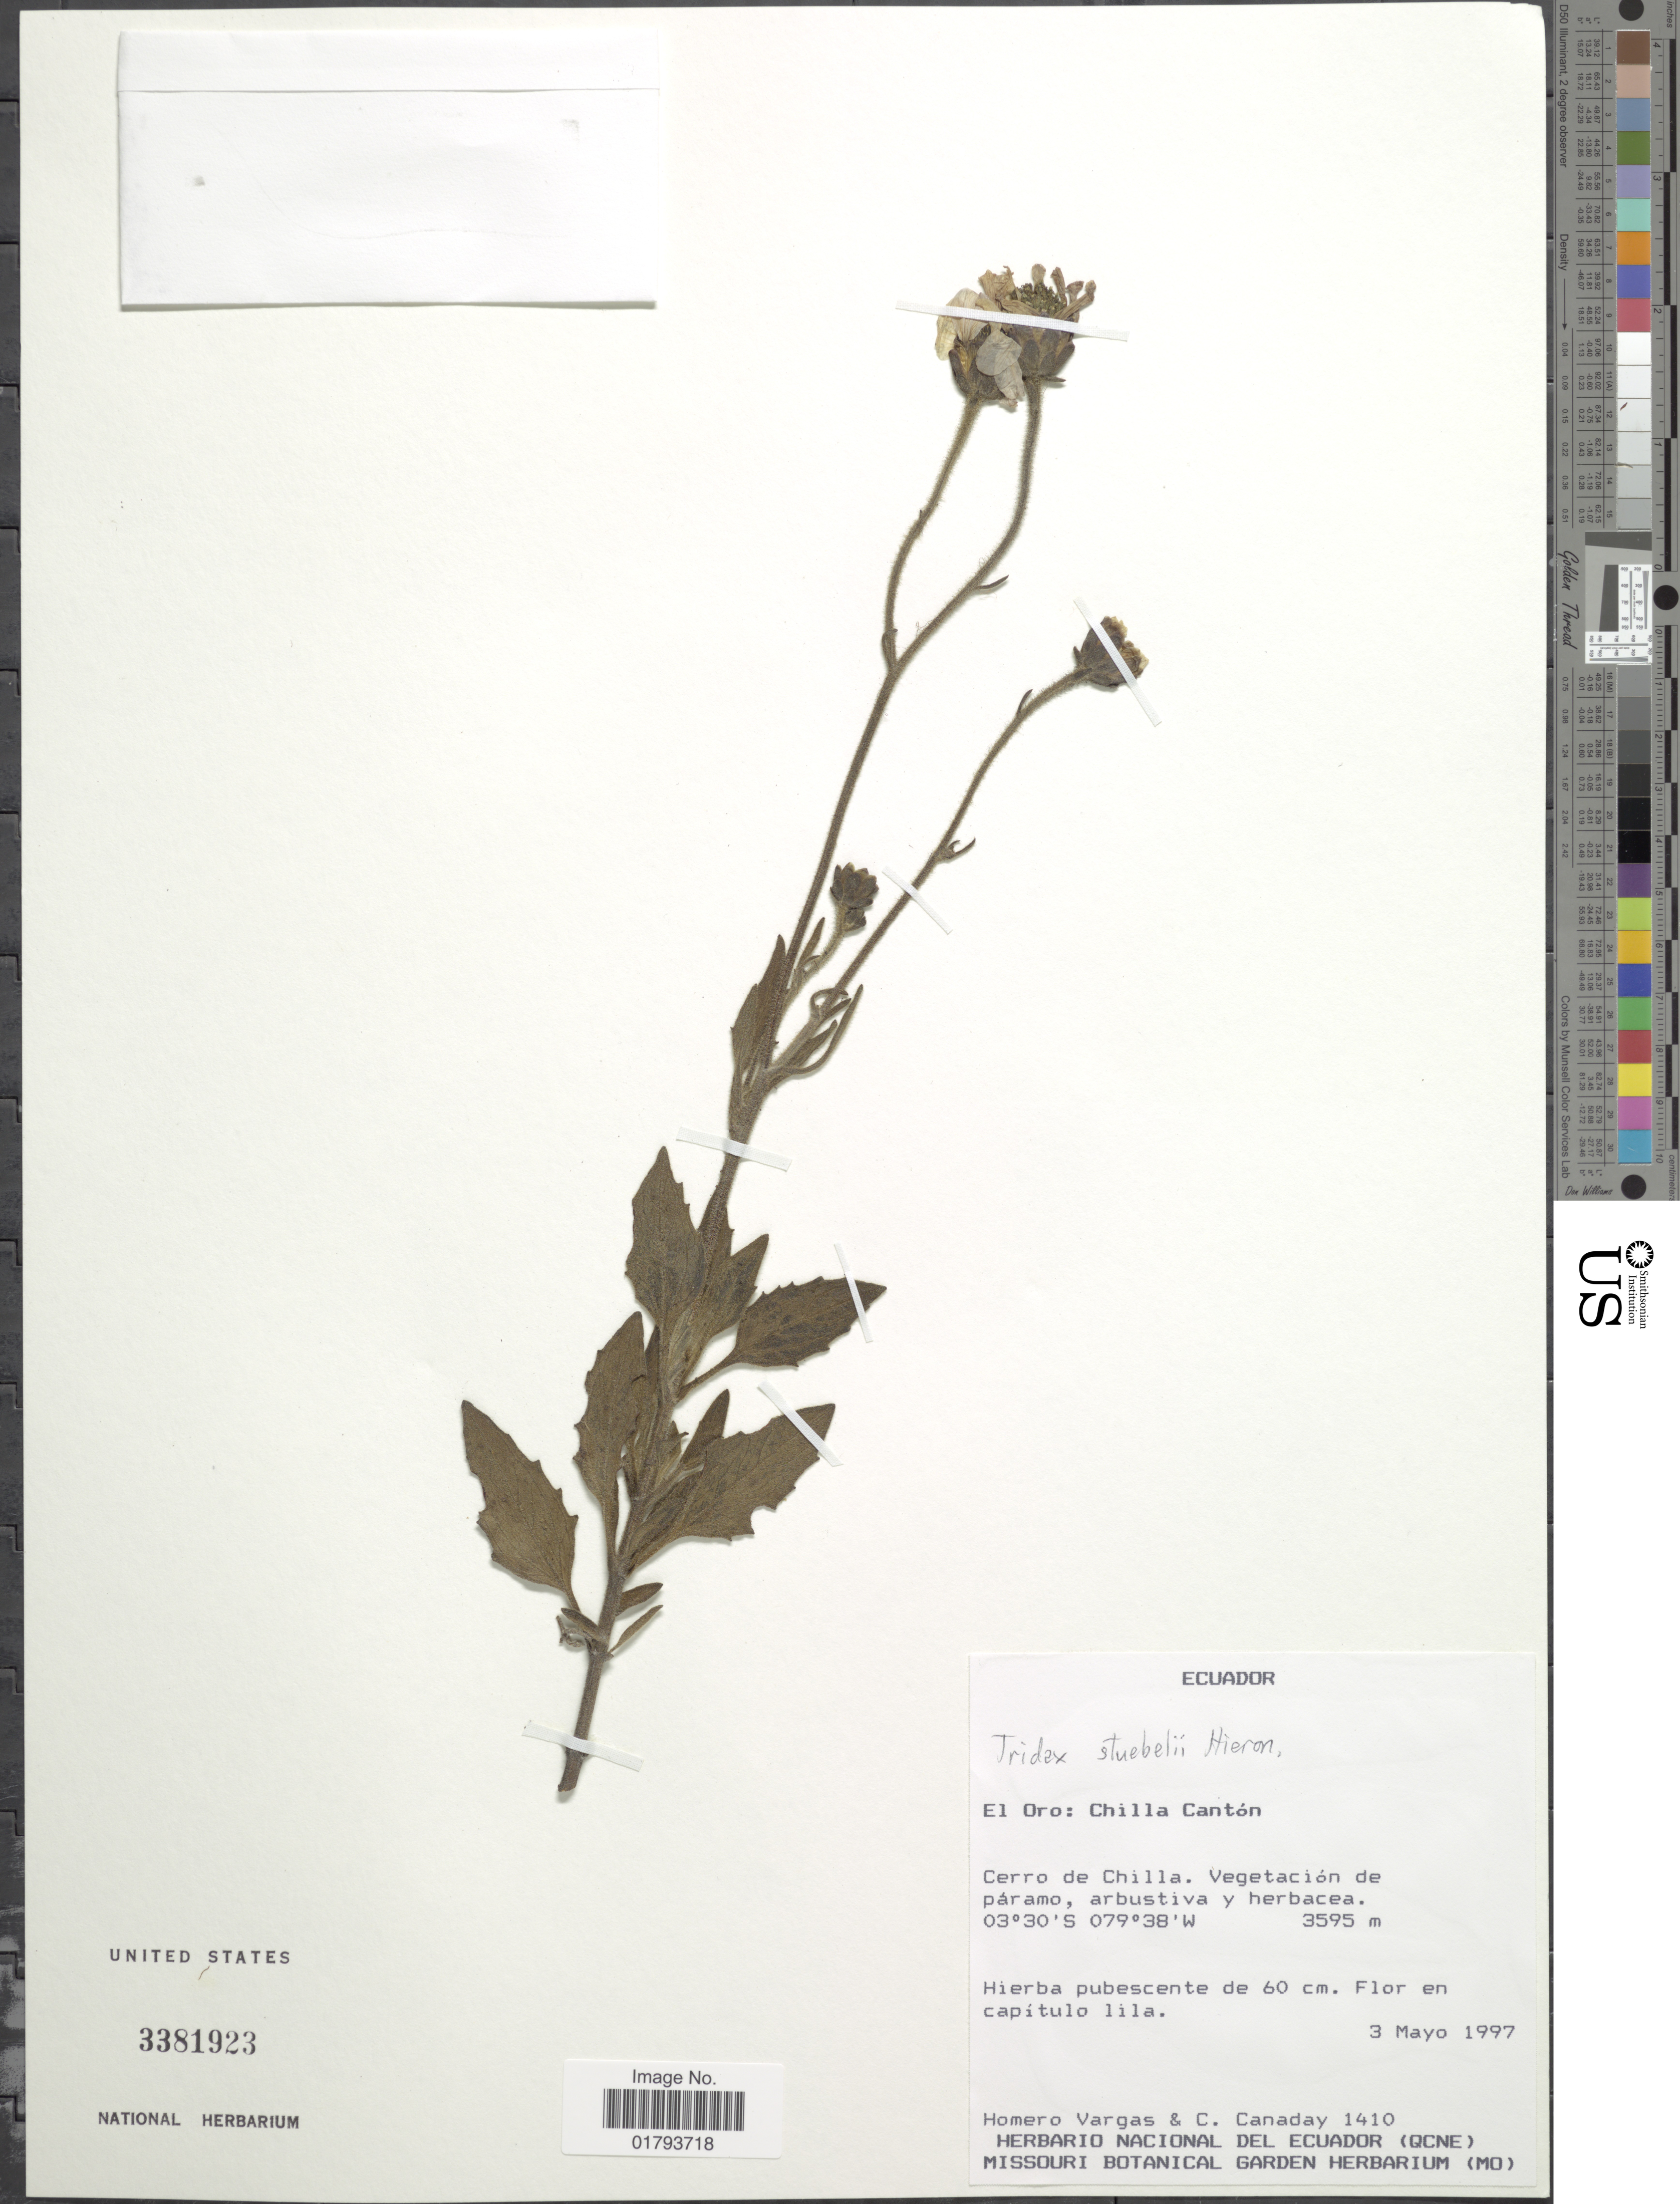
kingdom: Plantae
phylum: Tracheophyta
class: Magnoliopsida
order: Asterales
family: Asteraceae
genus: Tridax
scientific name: Tridax stuebelii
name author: Hieron.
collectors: H. Vargas & C. Canaday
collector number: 1410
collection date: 1997-05-03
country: Ecuador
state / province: El Oro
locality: Chilla Cantón, Cerro de Chilla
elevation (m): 3595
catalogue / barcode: US 3381923